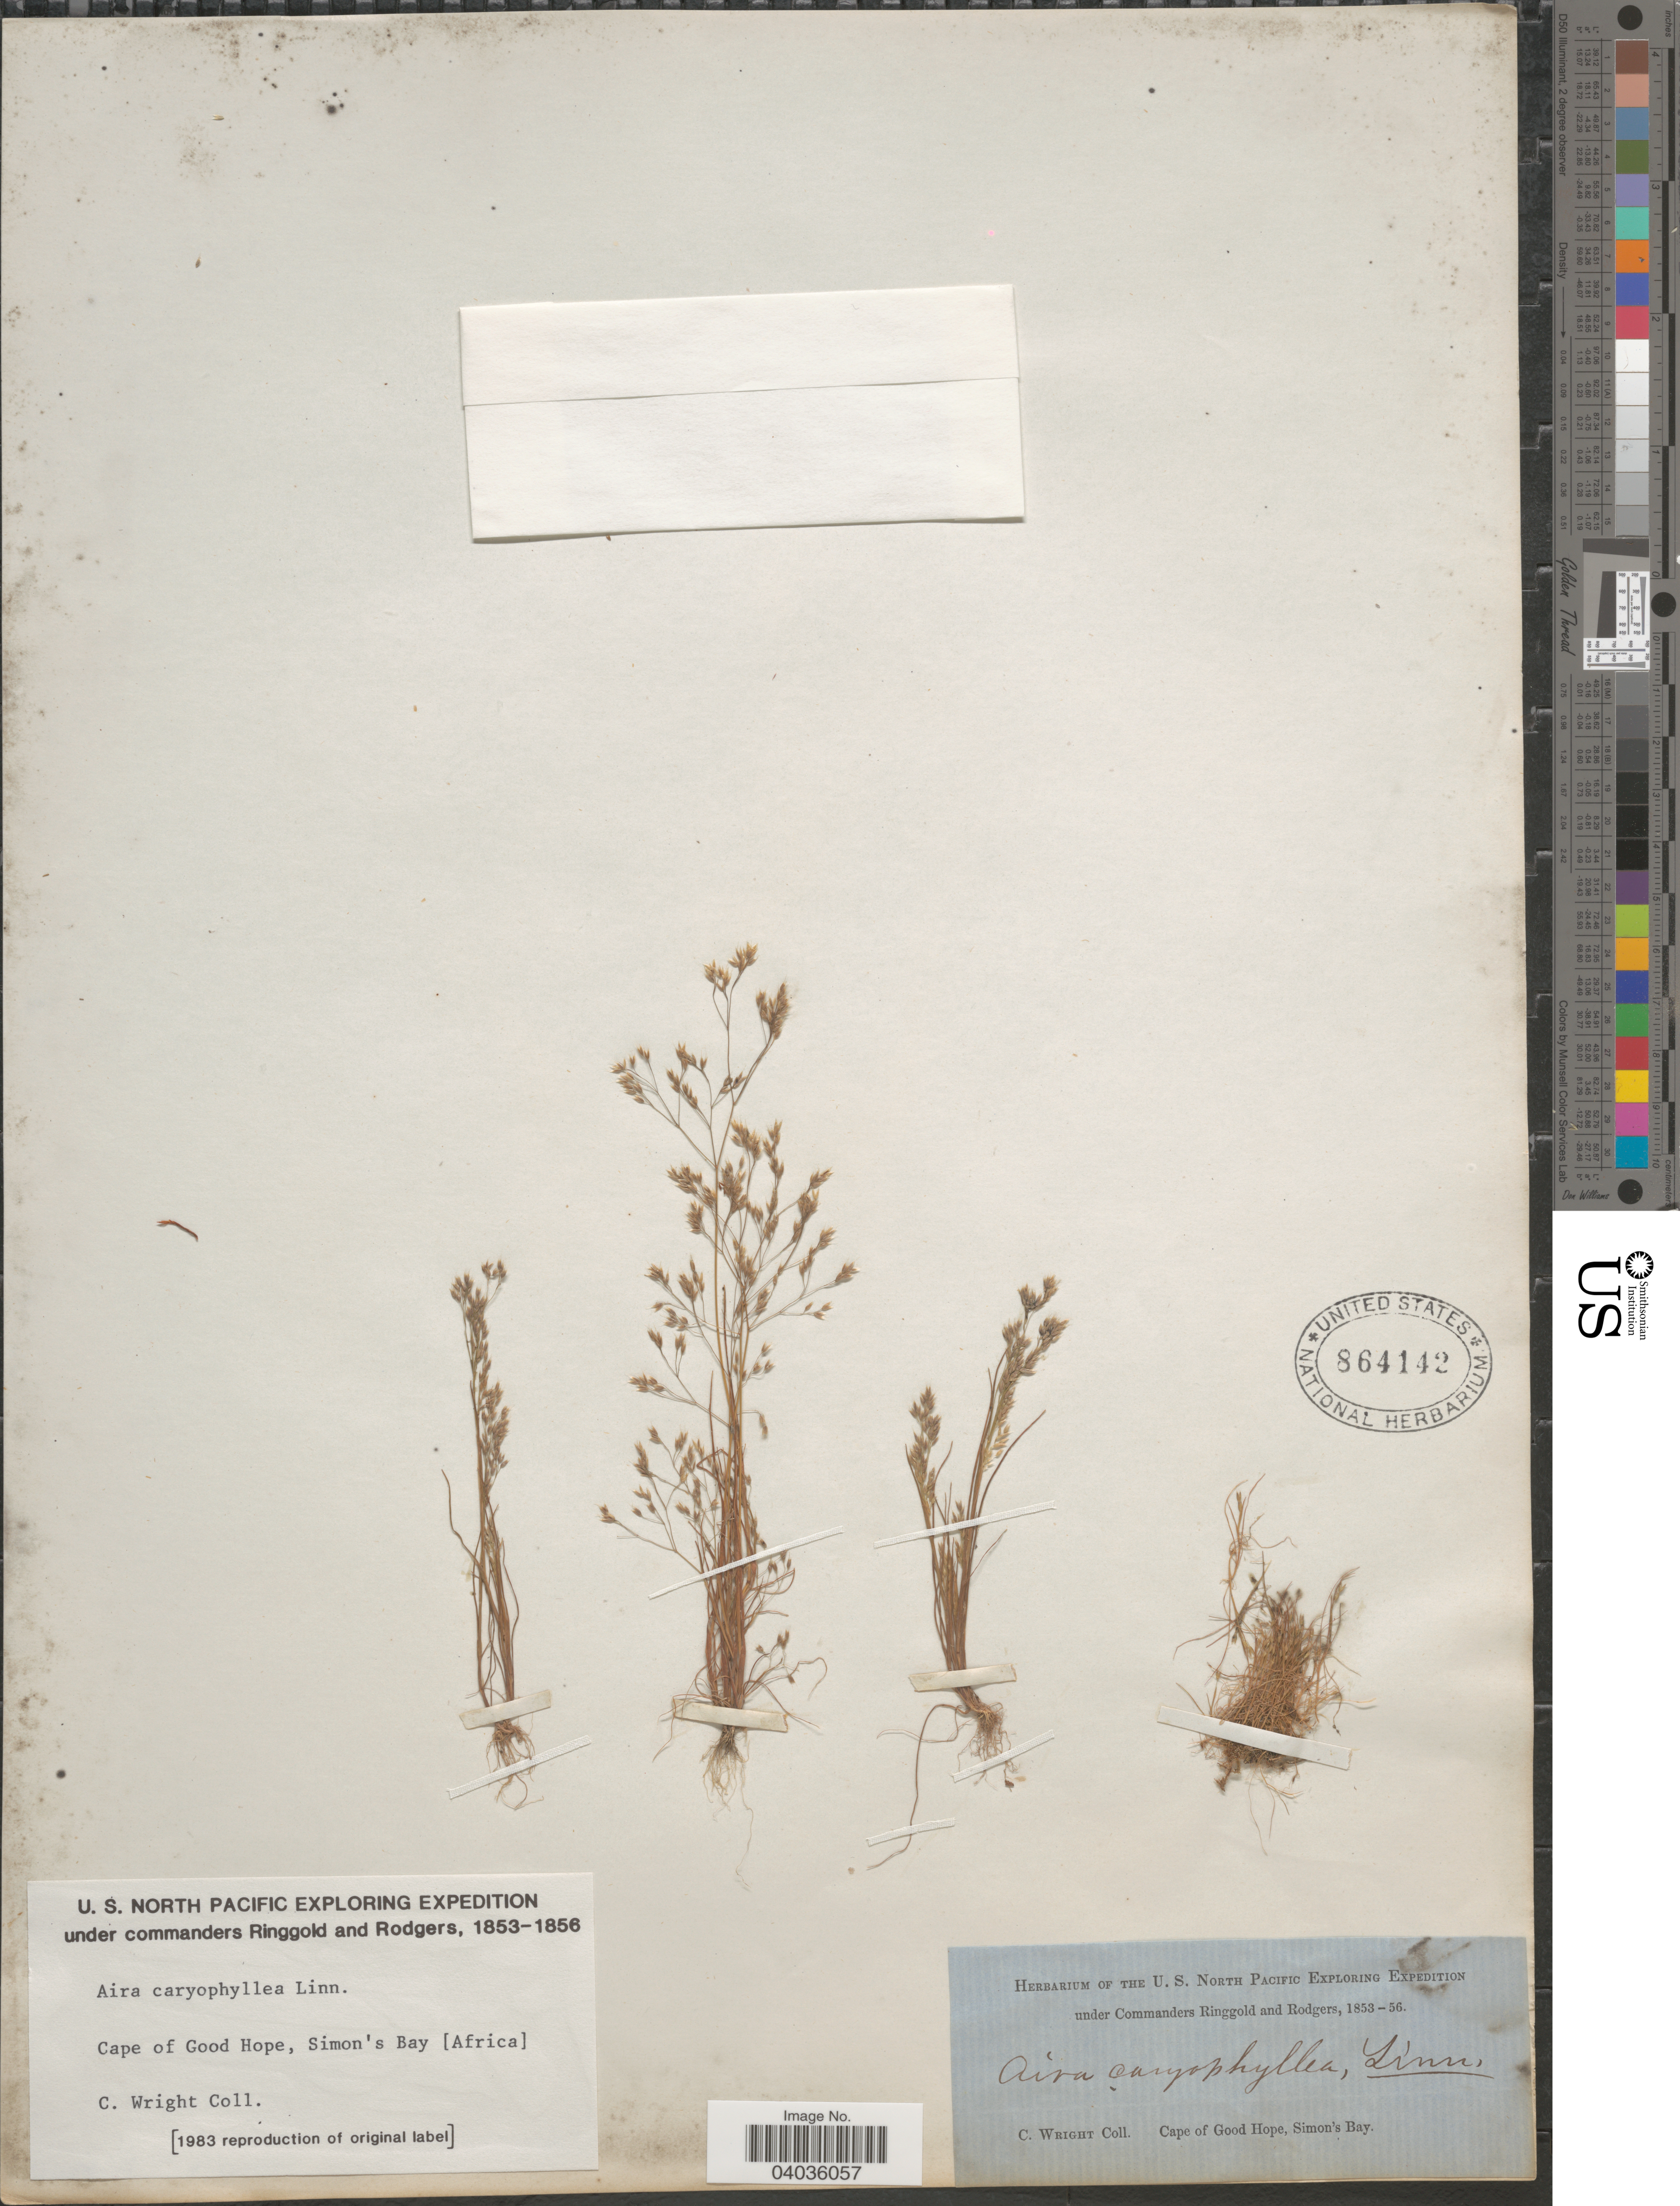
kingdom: Plantae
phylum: Tracheophyta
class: Liliopsida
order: Poales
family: Poaceae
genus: Aira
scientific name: Aira caryophyllea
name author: L.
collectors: C. Wright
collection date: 1853/1856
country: South Africa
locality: Cape of Good Hope, Simon's Bay.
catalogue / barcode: US 864142